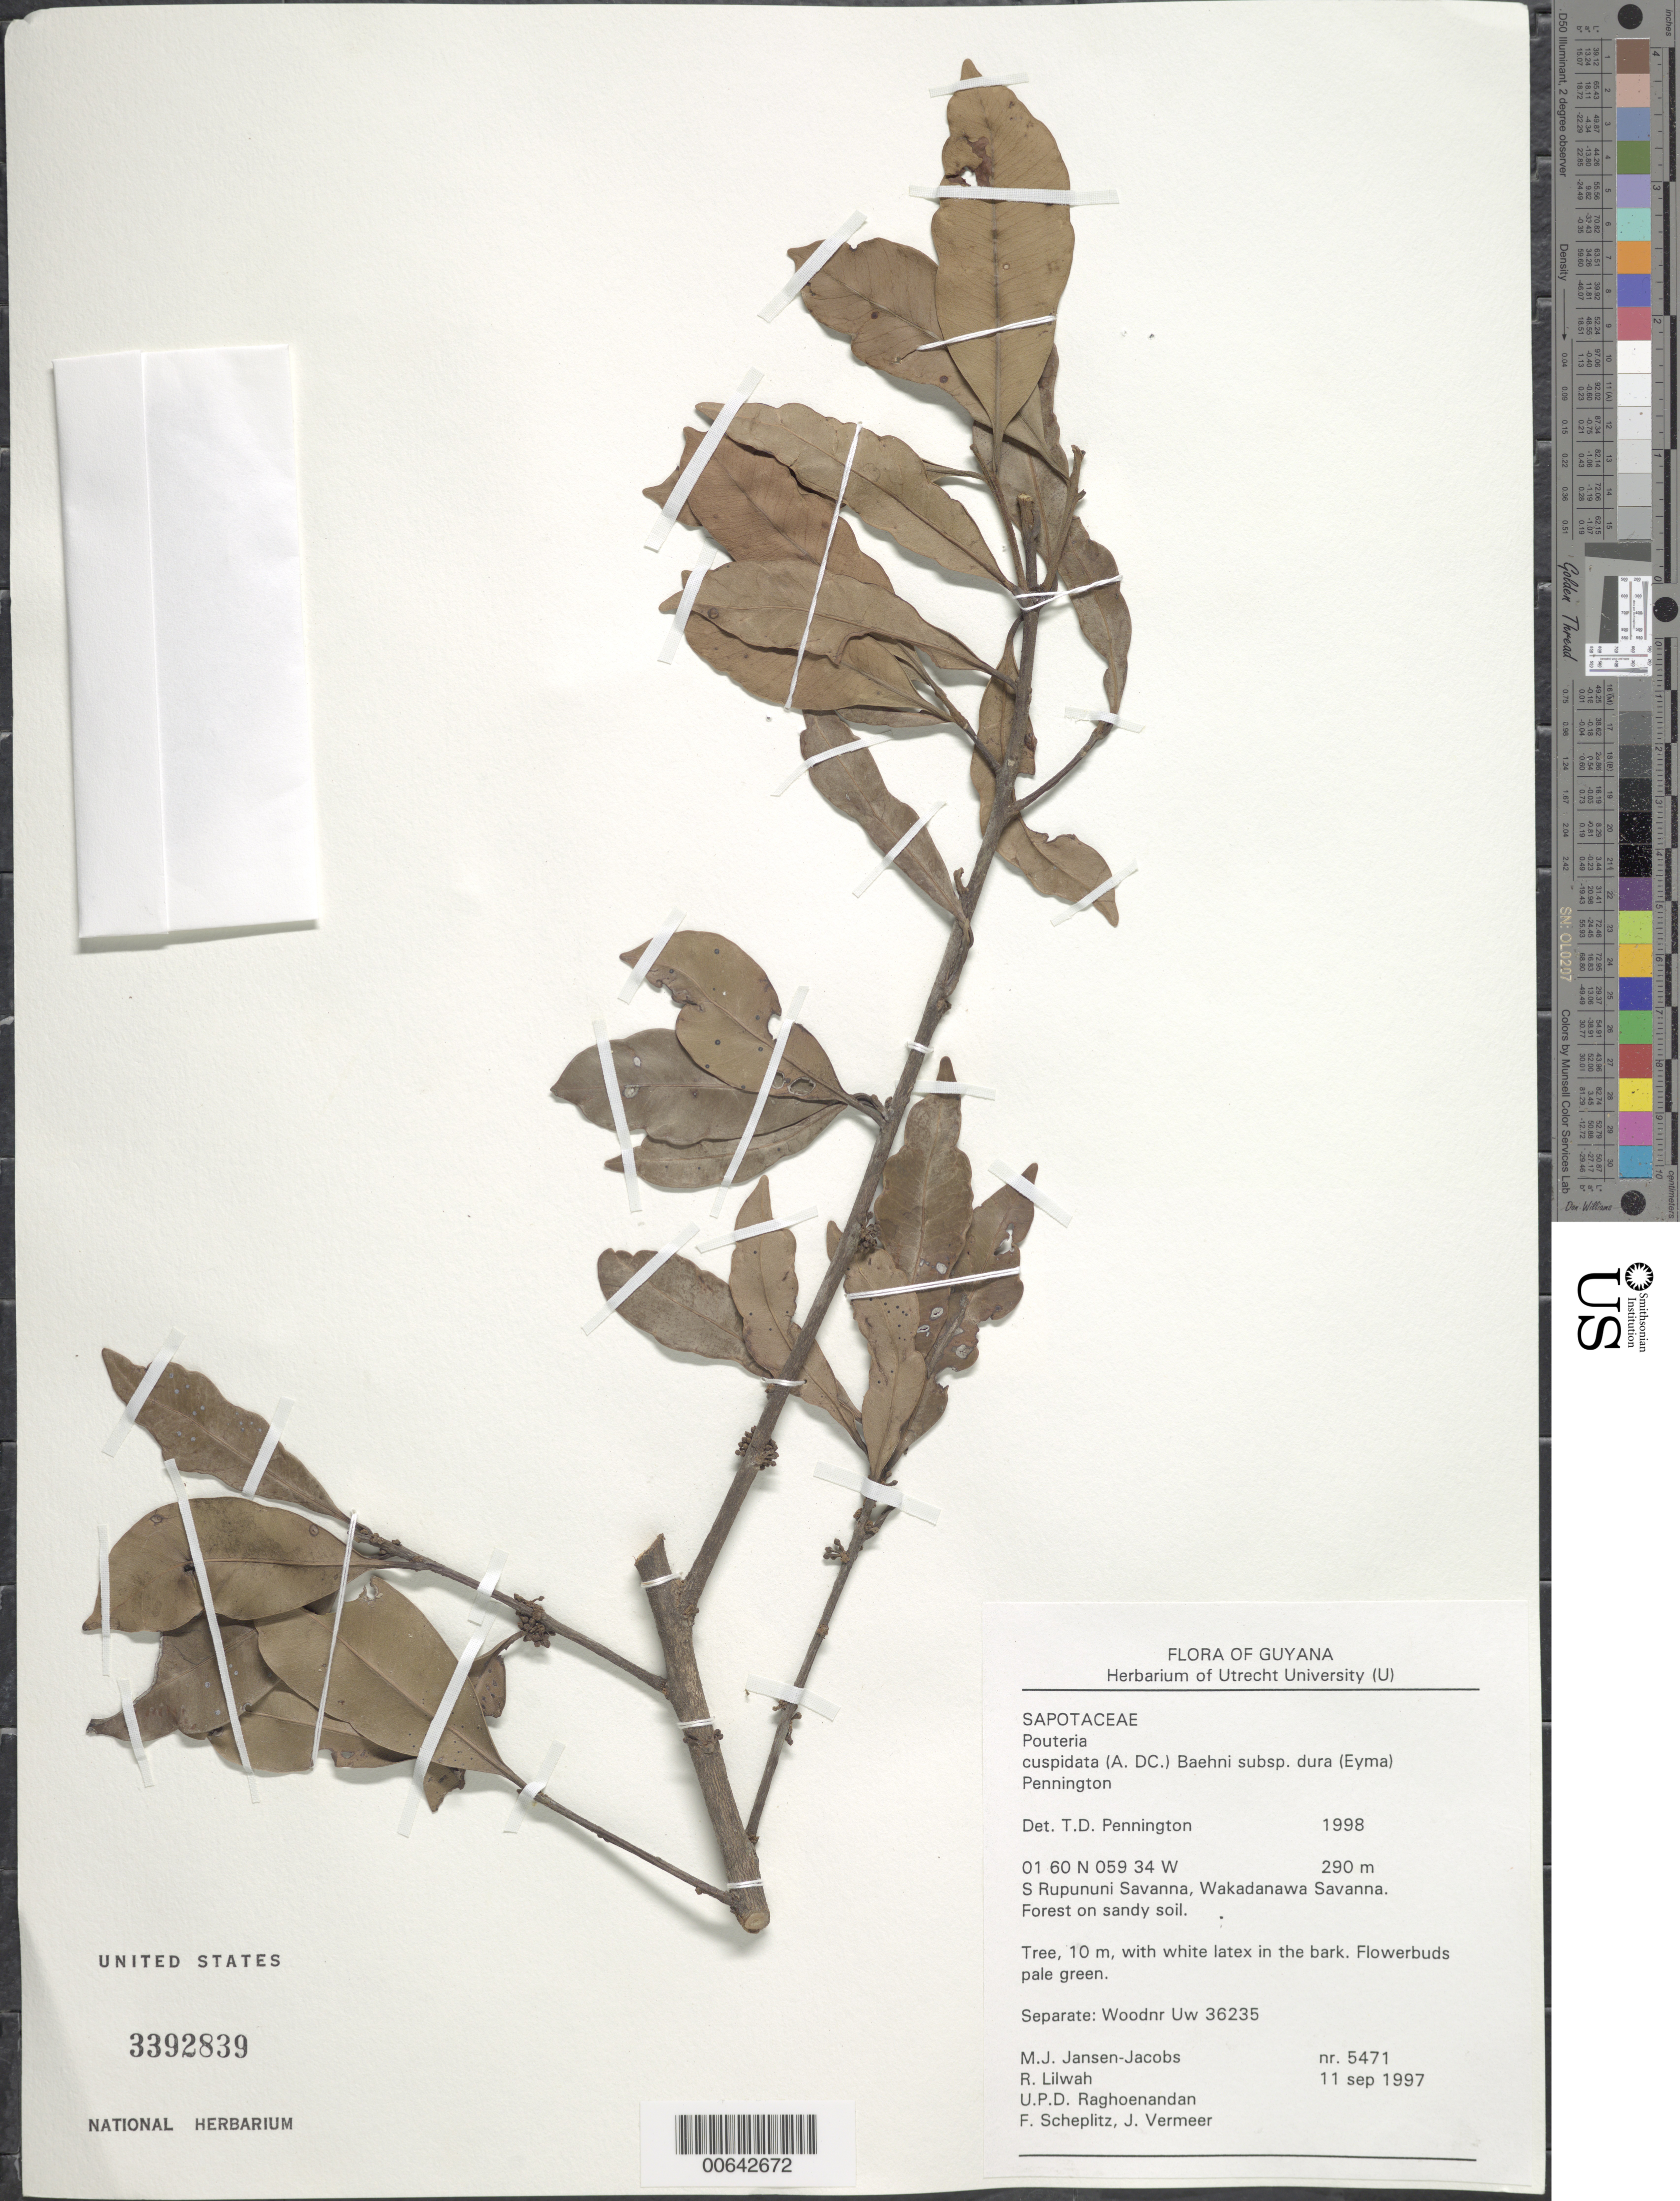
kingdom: Plantae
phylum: Tracheophyta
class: Magnoliopsida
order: Ericales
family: Sapotaceae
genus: Pouteria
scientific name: Pouteria cuspidata subsp. dura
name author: (Eyma) T.D. Penn.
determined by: Pennington, T. D., (K)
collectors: M. J. Jansen-Jacobs, R. Lilwah, U. Raghoenandan, F. Scheplitz & J. Vermeer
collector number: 5471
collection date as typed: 11-Sep-97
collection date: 1997-09-11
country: Guyana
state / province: U. Takutu-U. Essequibo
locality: S. Rupununi savanna, Wakadanawa Savanna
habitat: Forest on sandy soil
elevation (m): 290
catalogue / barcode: US 3392839